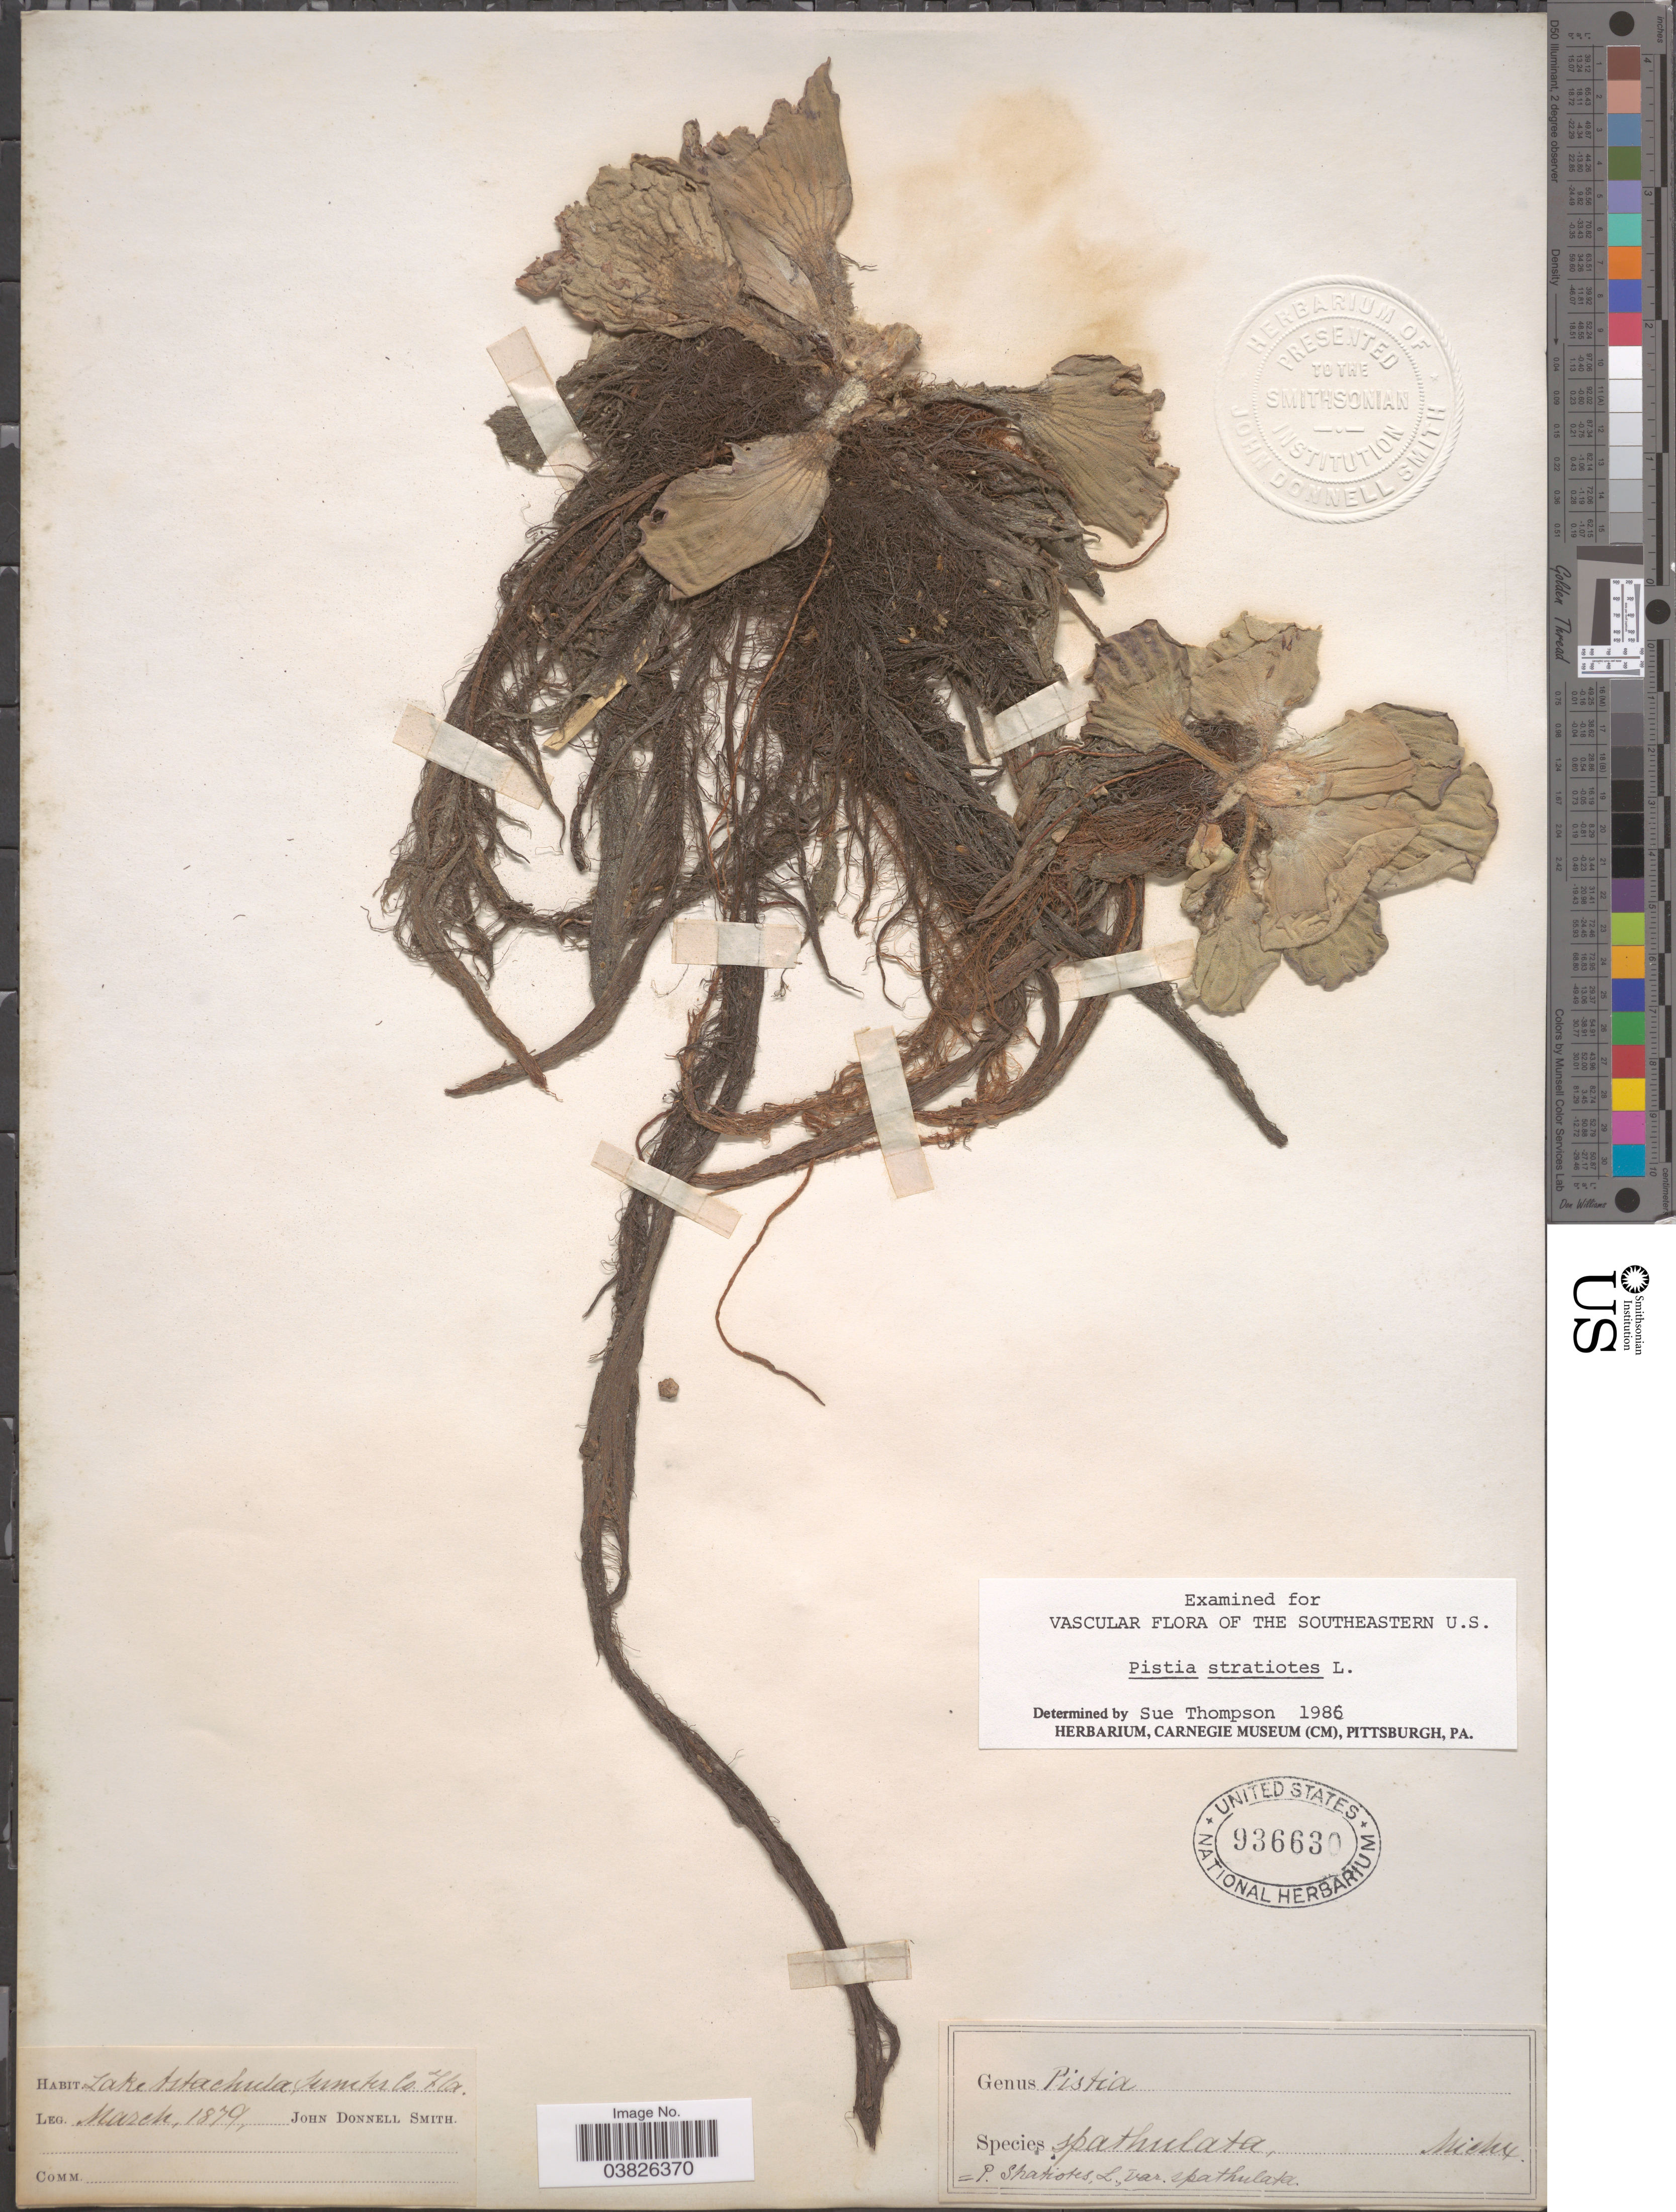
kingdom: Plantae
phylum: Tracheophyta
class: Liliopsida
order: Alismatales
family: Araceae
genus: Pistia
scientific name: Pistia stratiotes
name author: L.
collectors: J. Donnell Smith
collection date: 1879-03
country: United States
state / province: Florida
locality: Lake Astachula, Sumter Co.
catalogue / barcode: US 936630